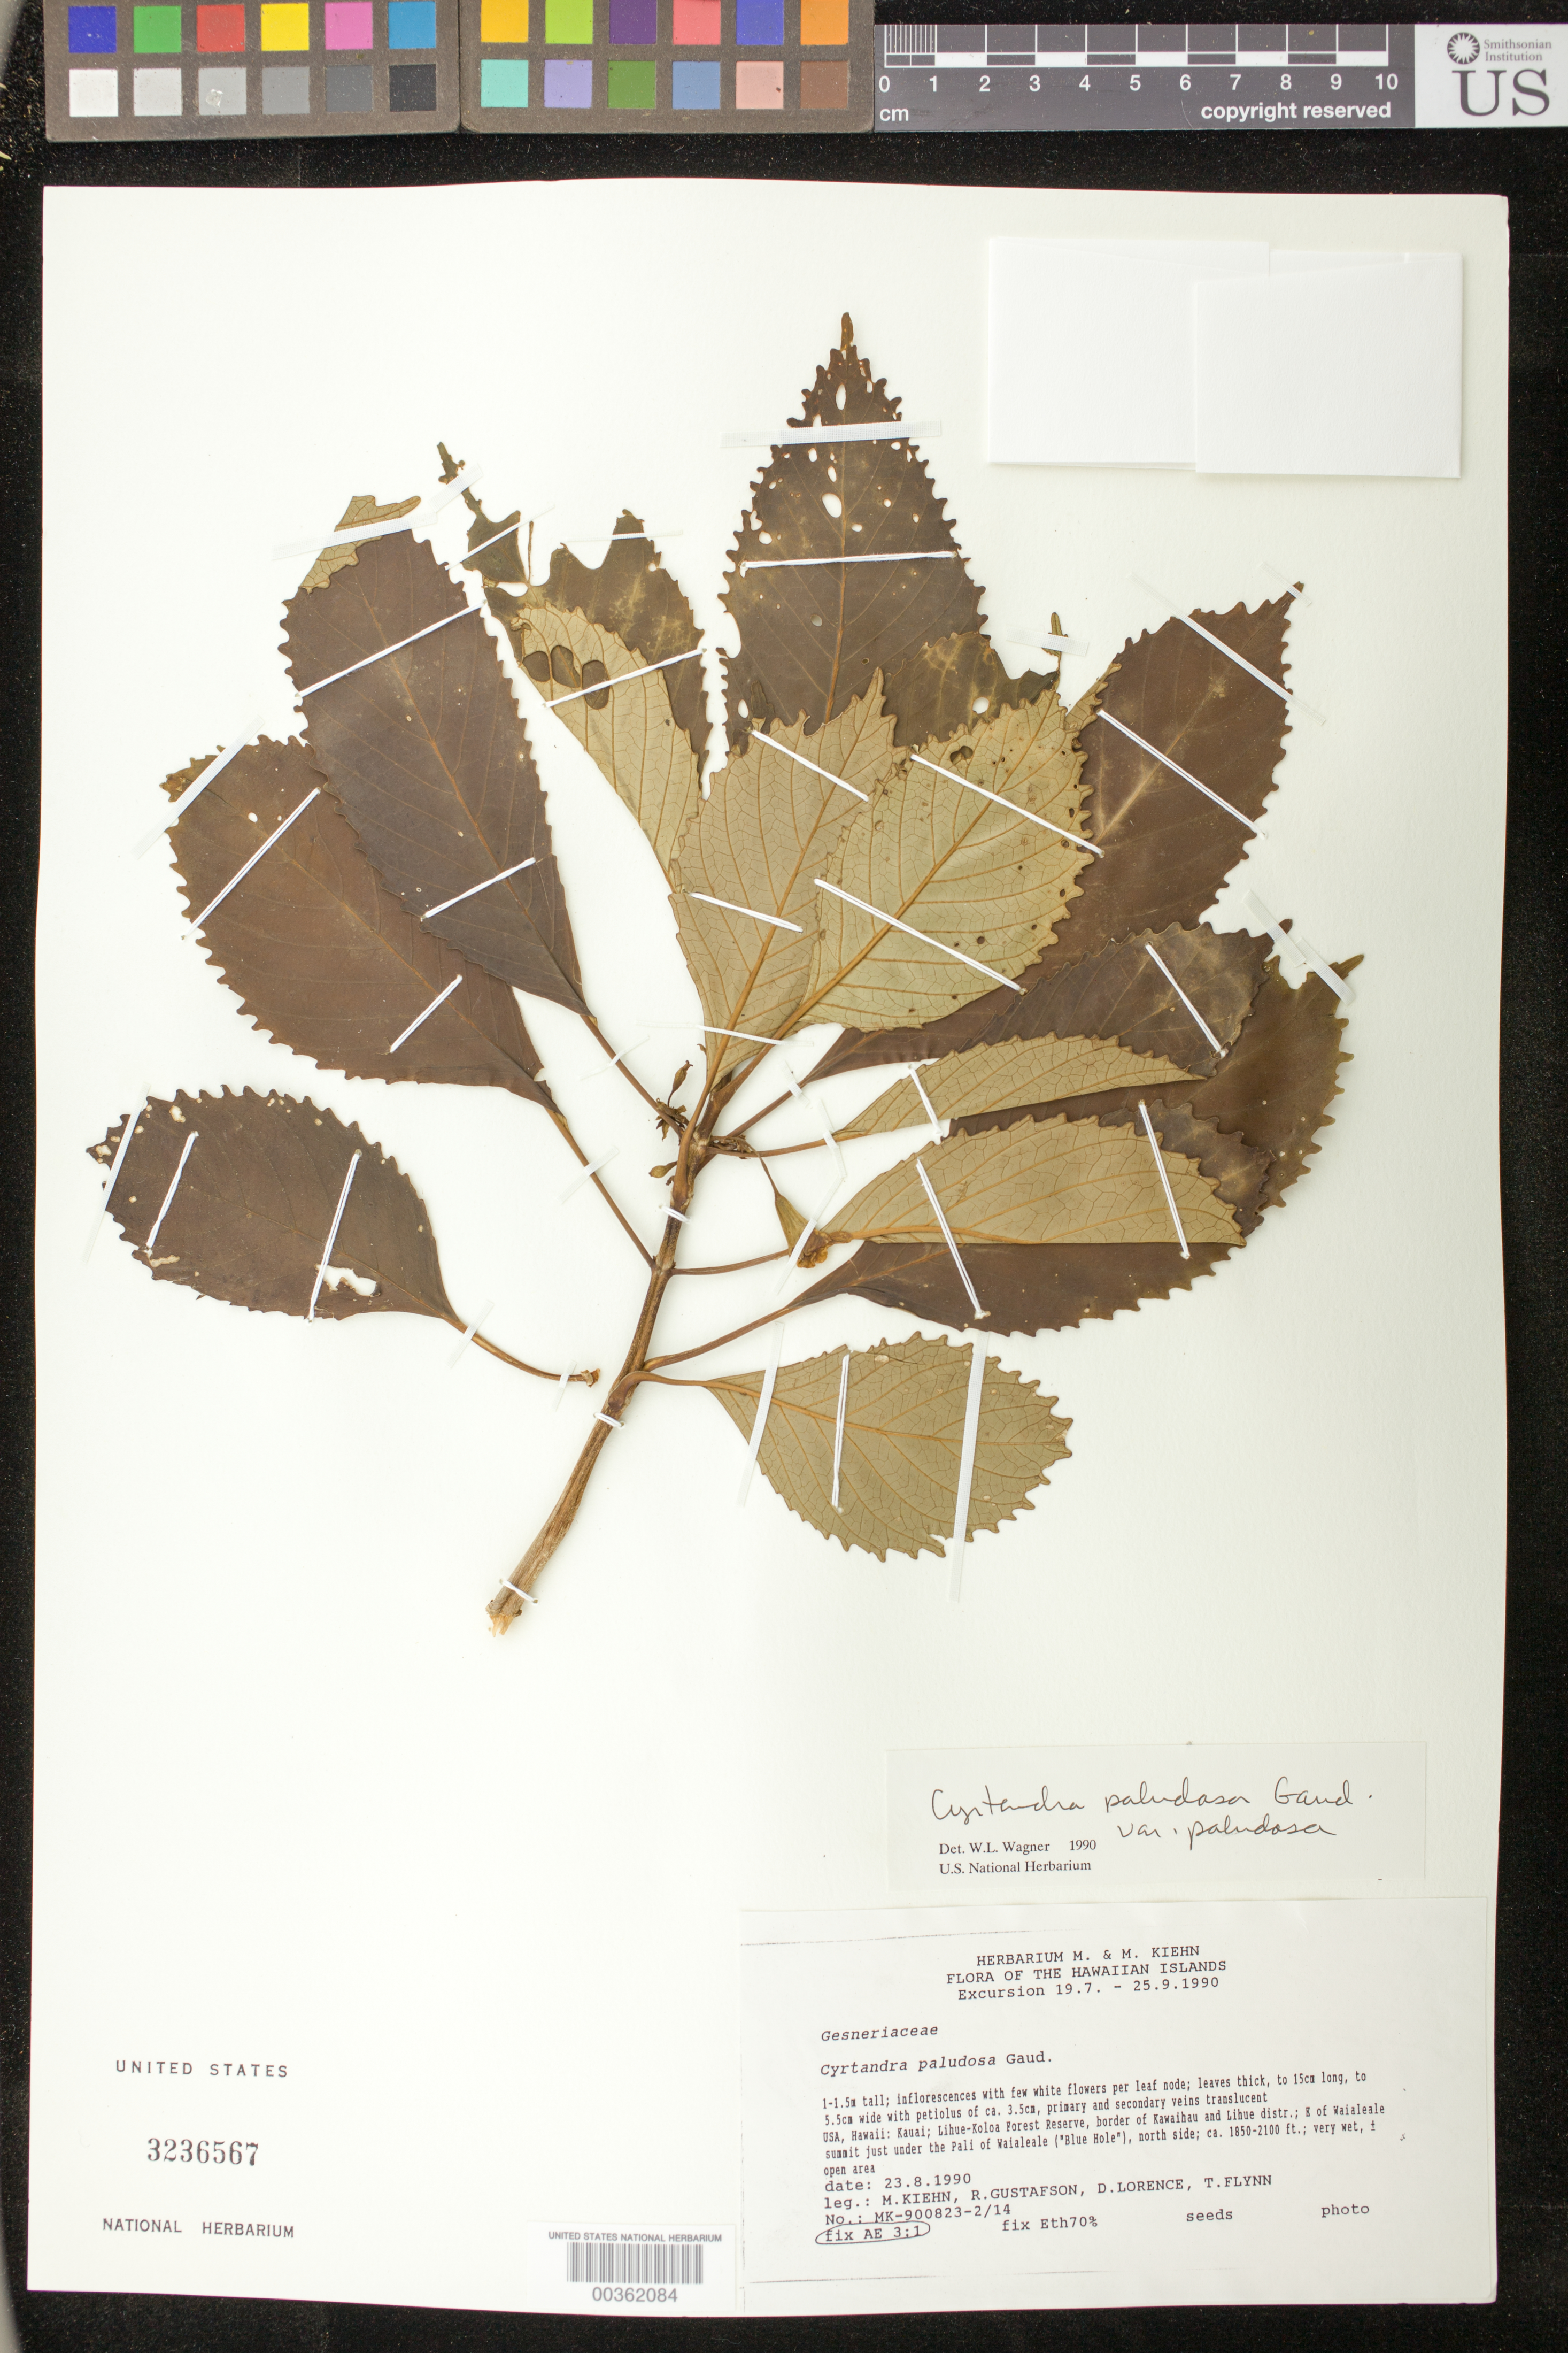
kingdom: Plantae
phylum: Tracheophyta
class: Magnoliopsida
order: Lamiales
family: Gesneriaceae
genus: Cyrtandra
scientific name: Cyrtandra paludosa var. paludosa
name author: Gaudich.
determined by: Wagner, W. L., (BOT), Smithsonian Institution - National Museum of Natural History (UNITED STATES)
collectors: M. Kiehn, R. Gustafson, D. Lorence & T. W. Flynn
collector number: MK- 900823 -2/14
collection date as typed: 23 Aug 1990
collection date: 1990-08-23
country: United States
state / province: Hawaii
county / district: Kauai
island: Kaua'i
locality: Kauai co., Lihue-Koloa forest reserve, border of Kawaihau and Lihue distr.; E of Waialeale summit just under pali of Waialeale, N side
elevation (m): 564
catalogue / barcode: US 3236567